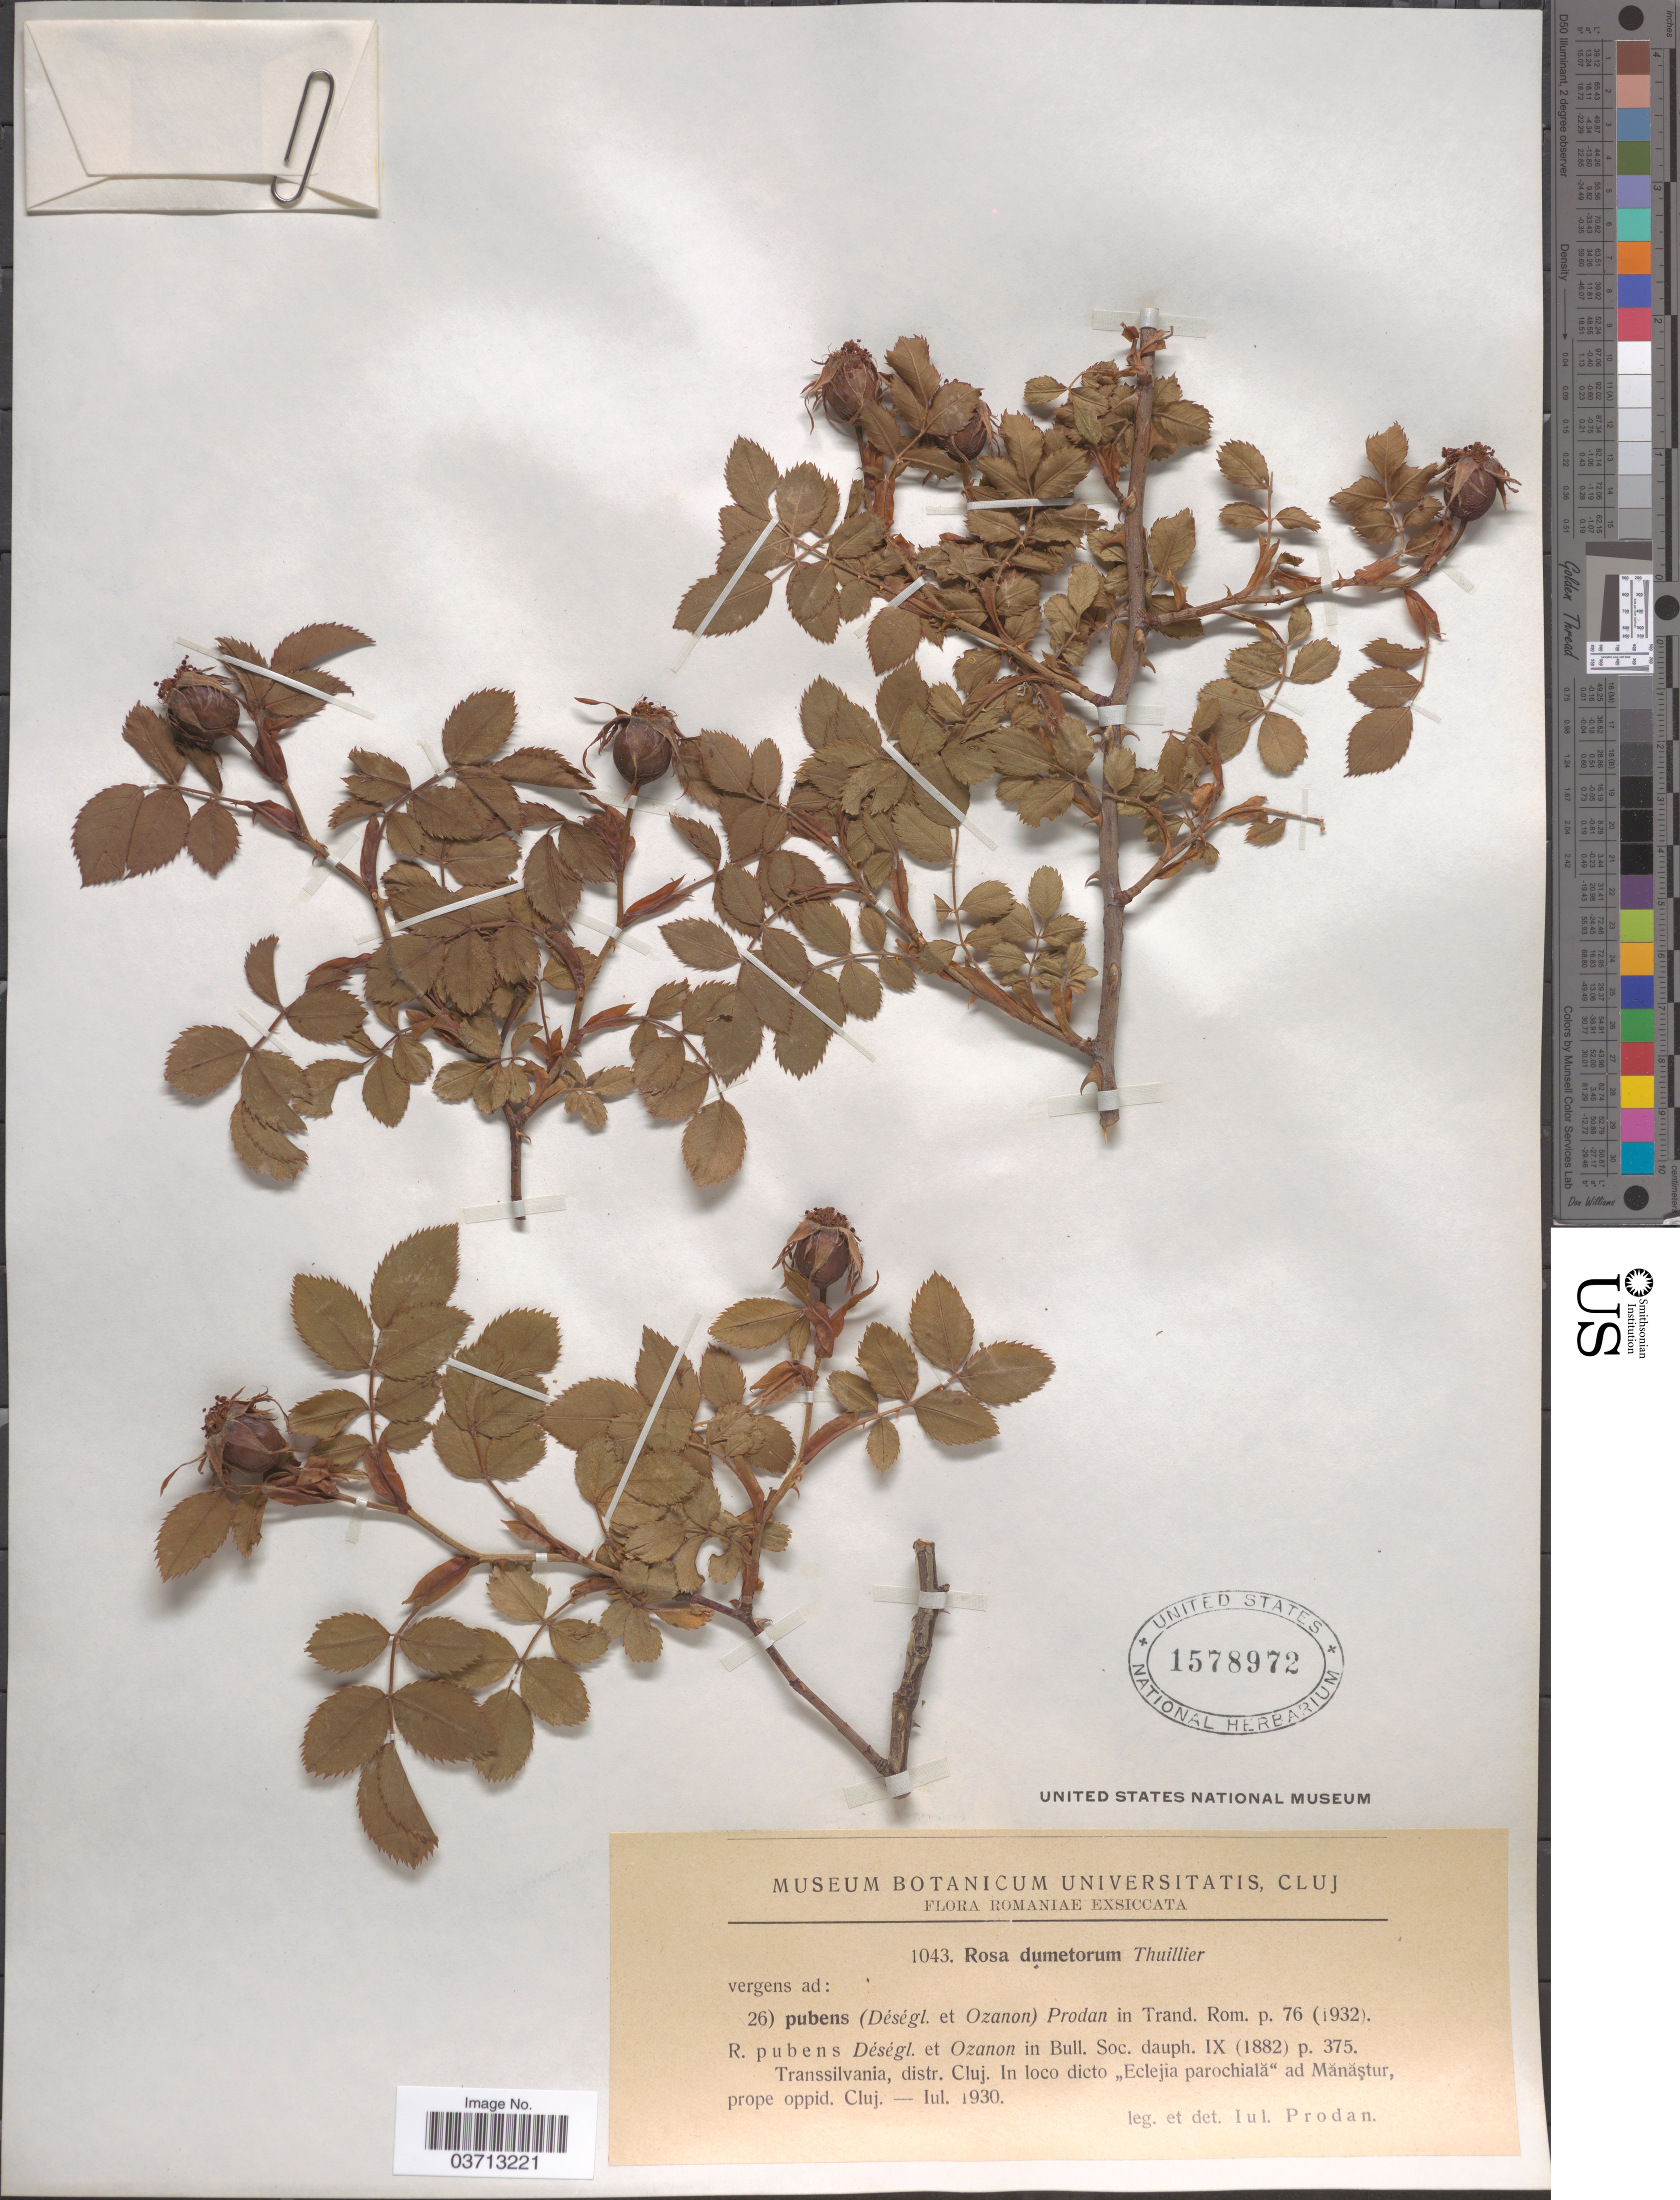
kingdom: Plantae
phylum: Tracheophyta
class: Magnoliopsida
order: Rosales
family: Rosaceae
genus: Rosa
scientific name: Rosa dumetorum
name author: Lange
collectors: J. Prodan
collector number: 1043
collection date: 1930-07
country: Romania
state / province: Cluj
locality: Transsilvania, distr. Cluj. In loco dicto "Eclejia parochială" ad Mănăştur, prope oppid. Cluj.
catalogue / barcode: US 1578972